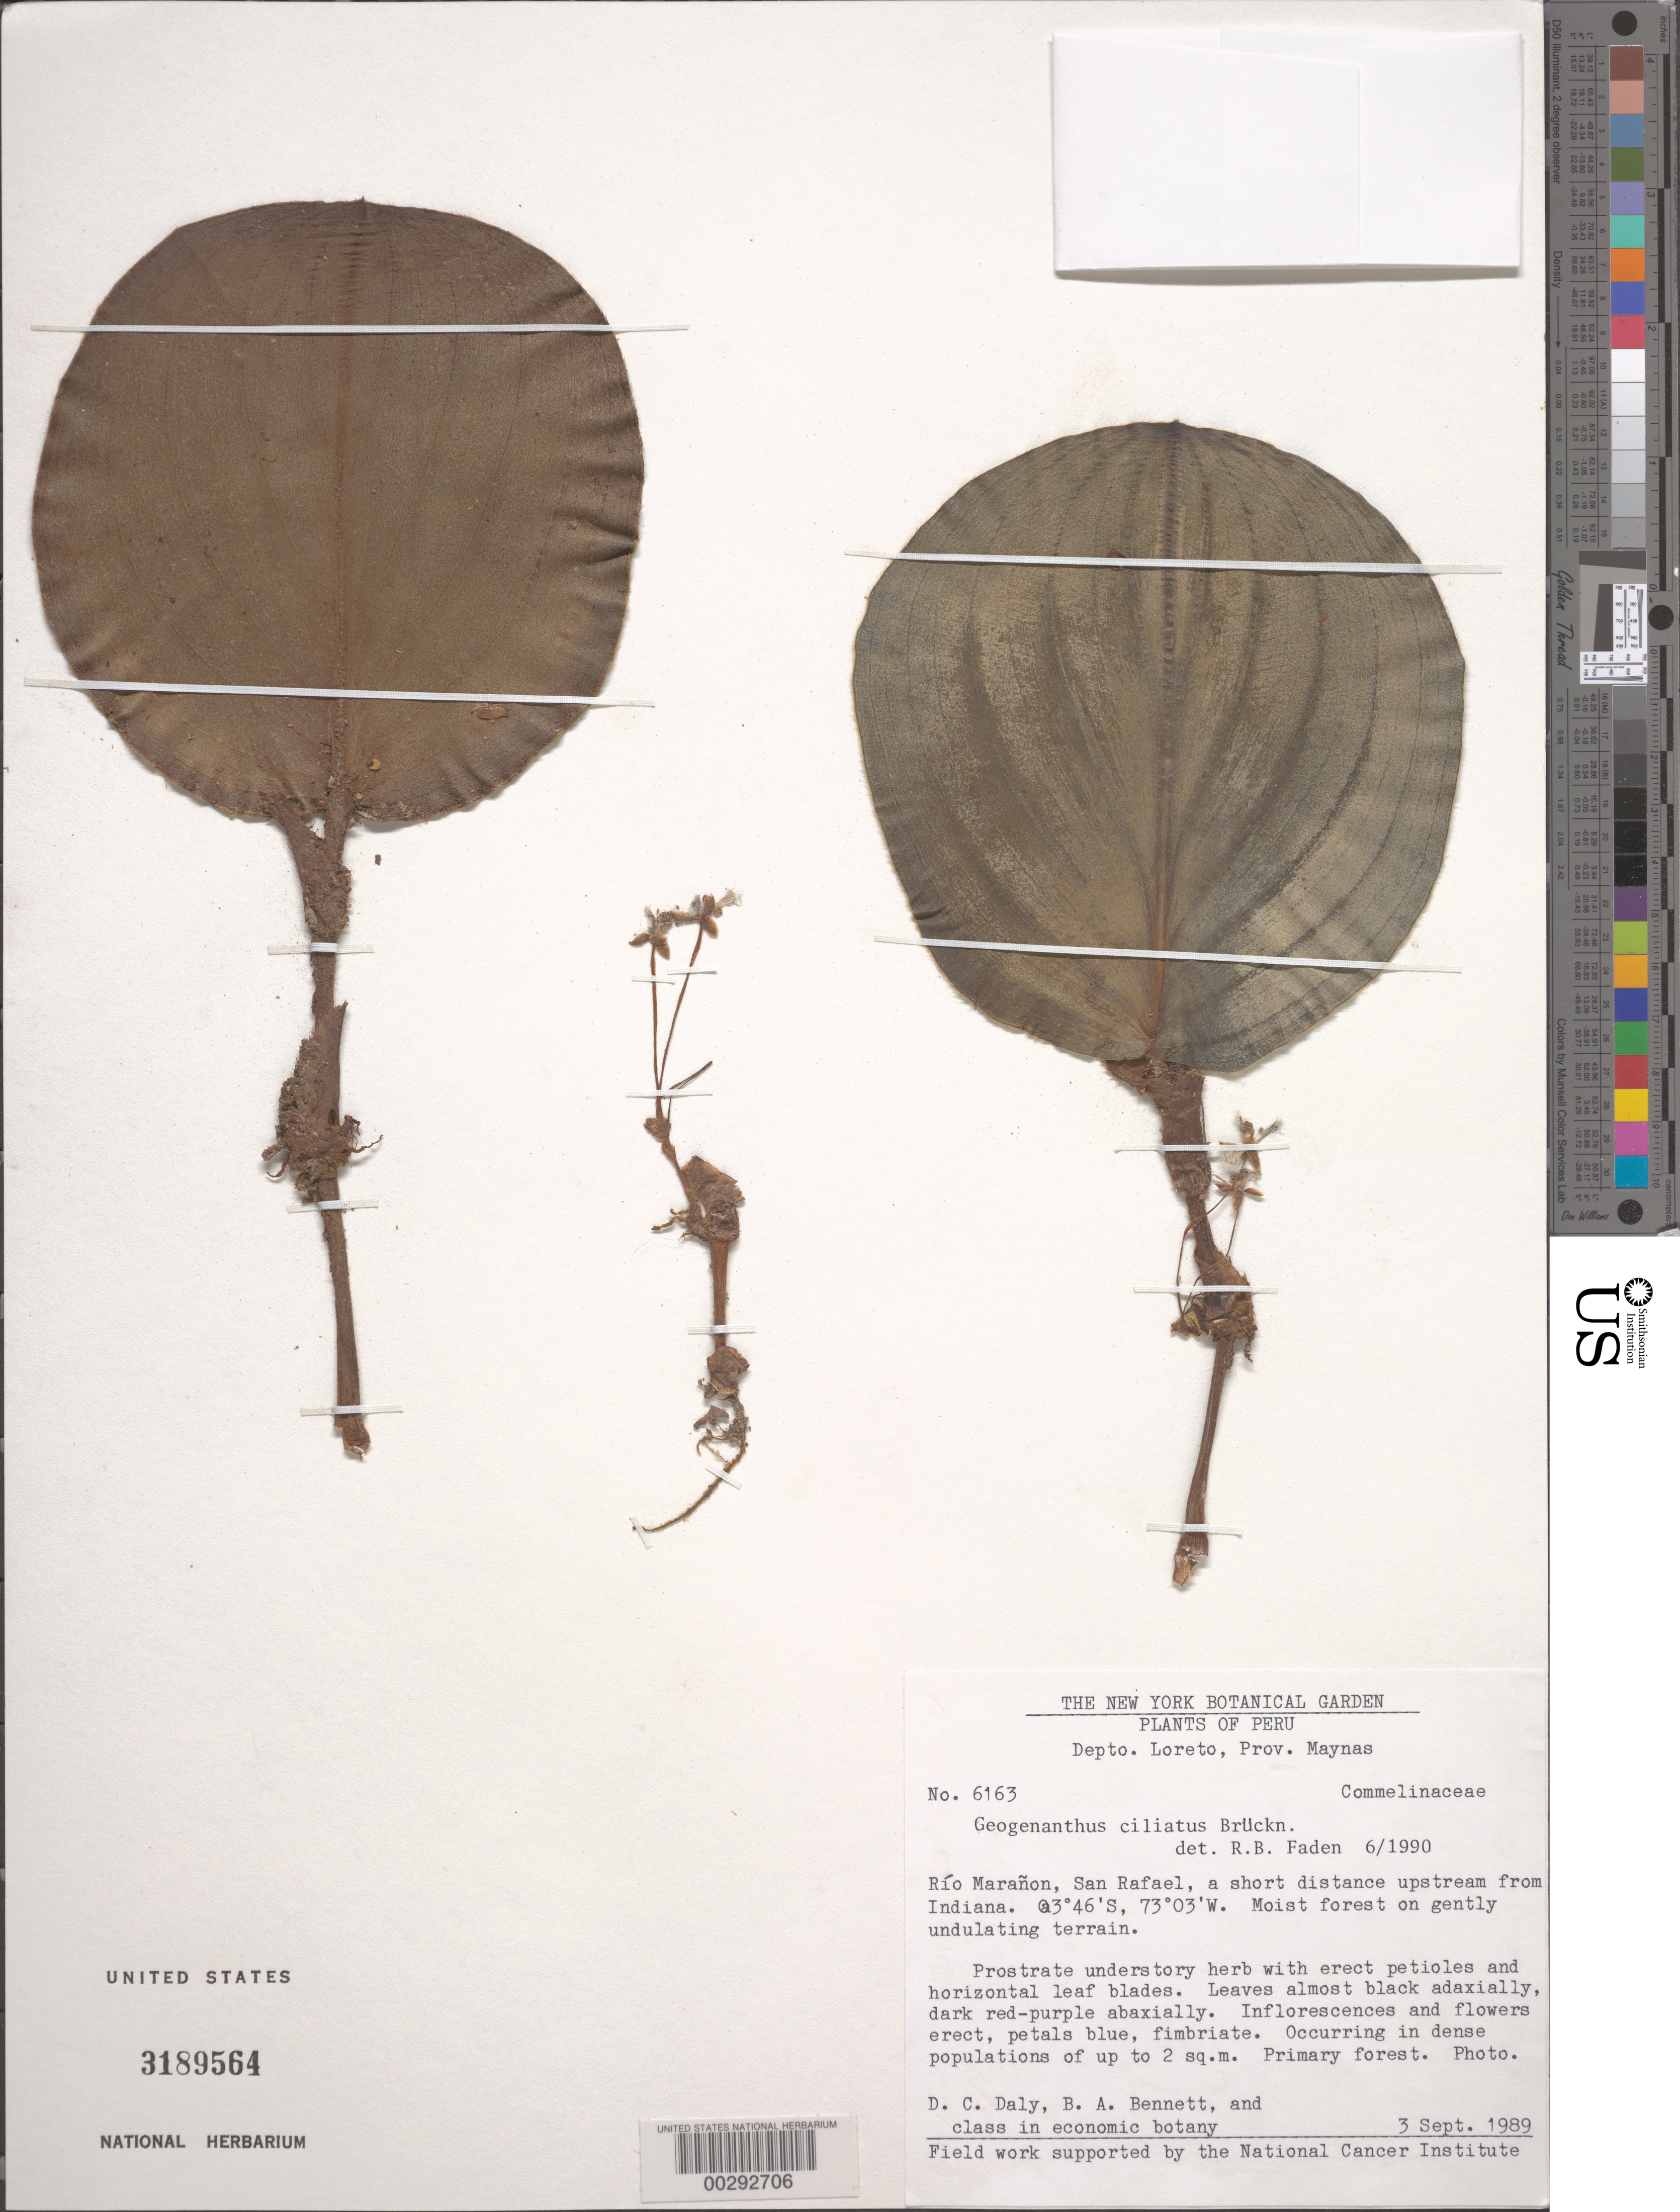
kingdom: Plantae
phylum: Tracheophyta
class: Liliopsida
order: Commelinales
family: Commelinaceae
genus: Geogenanthus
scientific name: Geogenanthus ciliatus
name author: G. Brückn.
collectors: D. C. Daly & B. A. Bennett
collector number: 6163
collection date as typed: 03 Sep 1989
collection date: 1989-09-03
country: Peru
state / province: Loreto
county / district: Maynas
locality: Rio maranon, san rafael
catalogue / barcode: US 3189564